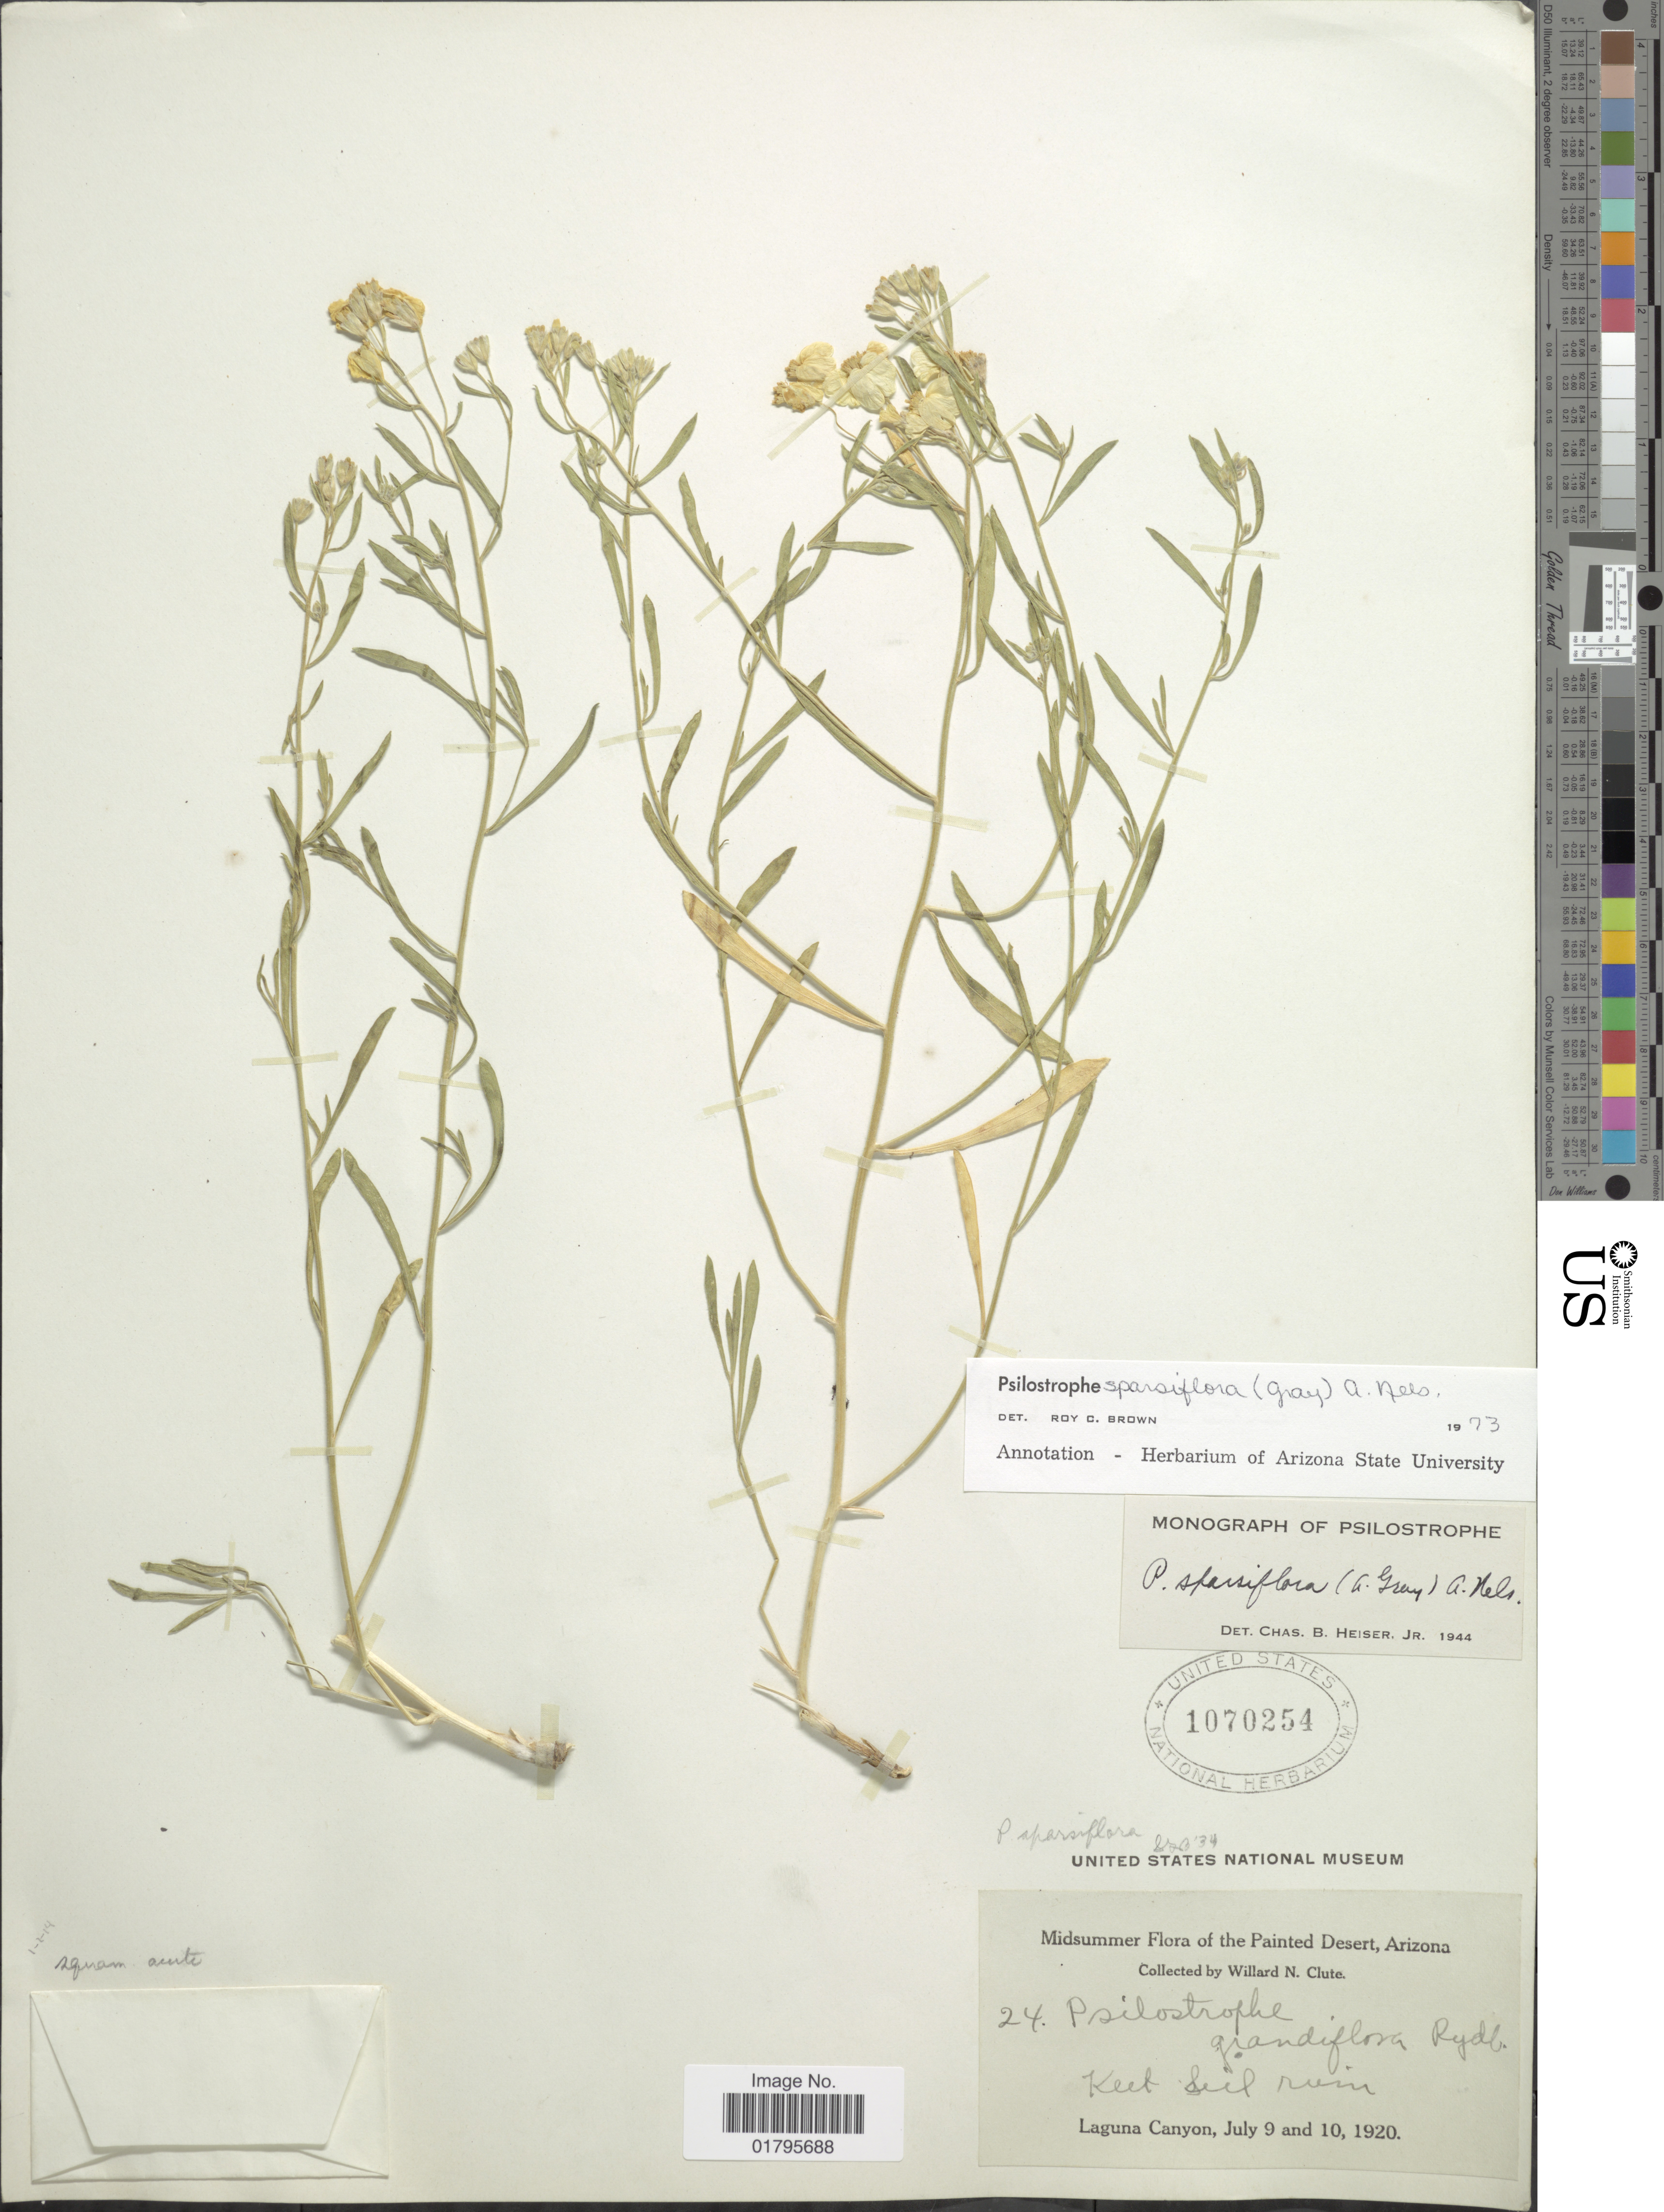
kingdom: Plantae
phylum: Tracheophyta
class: Magnoliopsida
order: Asterales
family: Asteraceae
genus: Psilostrophe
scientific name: Psilostrophe sparsiflora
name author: (A. Gray) A. Nelson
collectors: W. N. Clute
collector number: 24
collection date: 1920-07-09/1920-07-10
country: United States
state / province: Arizona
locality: The Painted Desert. Keet seel ruin Laguna Canyon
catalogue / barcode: US 1070254